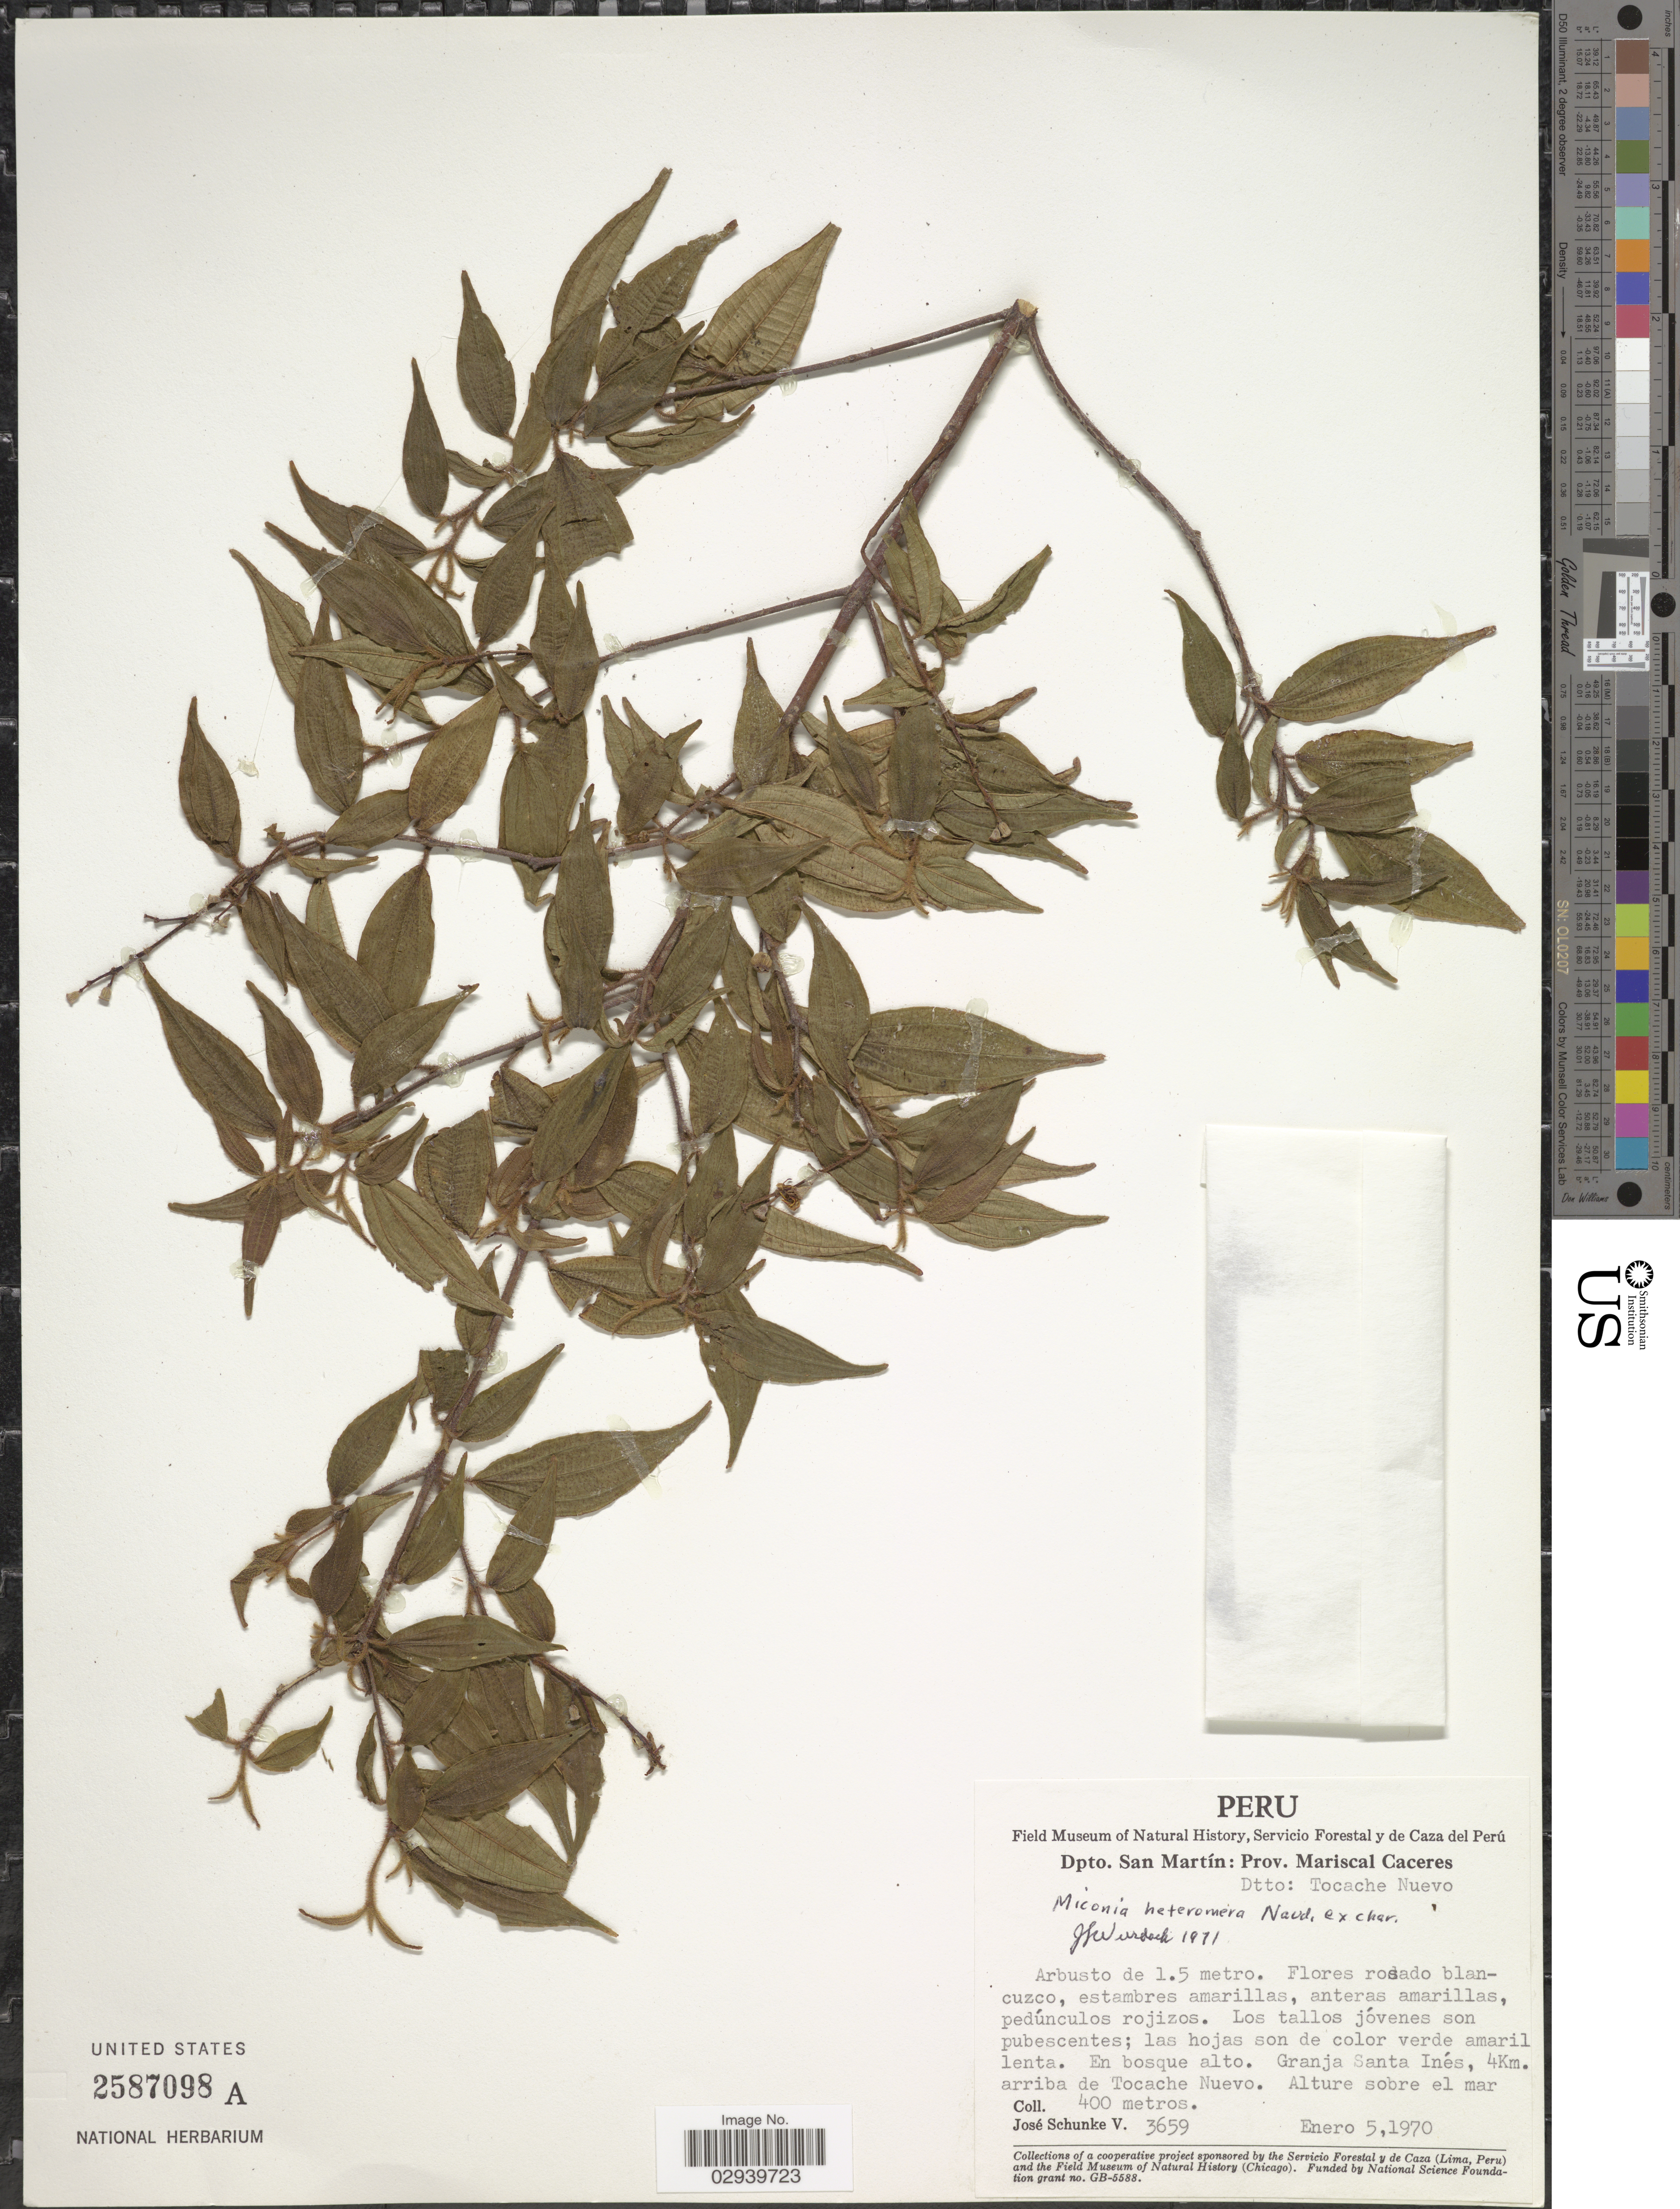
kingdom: Plantae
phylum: Tracheophyta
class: Magnoliopsida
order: Myrtales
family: Melastomataceae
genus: Miconia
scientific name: Miconia heteromera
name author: Naudin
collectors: J. Schunke Vigo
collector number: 3659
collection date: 1970-01-05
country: Peru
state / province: San Martín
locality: Dpto. San Martín: Prov. Mariscal Caceres, Dtto: Tocache Nuevo, Granja Santa Inés, 4Km. arriba de Tocache Nuevo.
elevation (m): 400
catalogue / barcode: US 2587098A